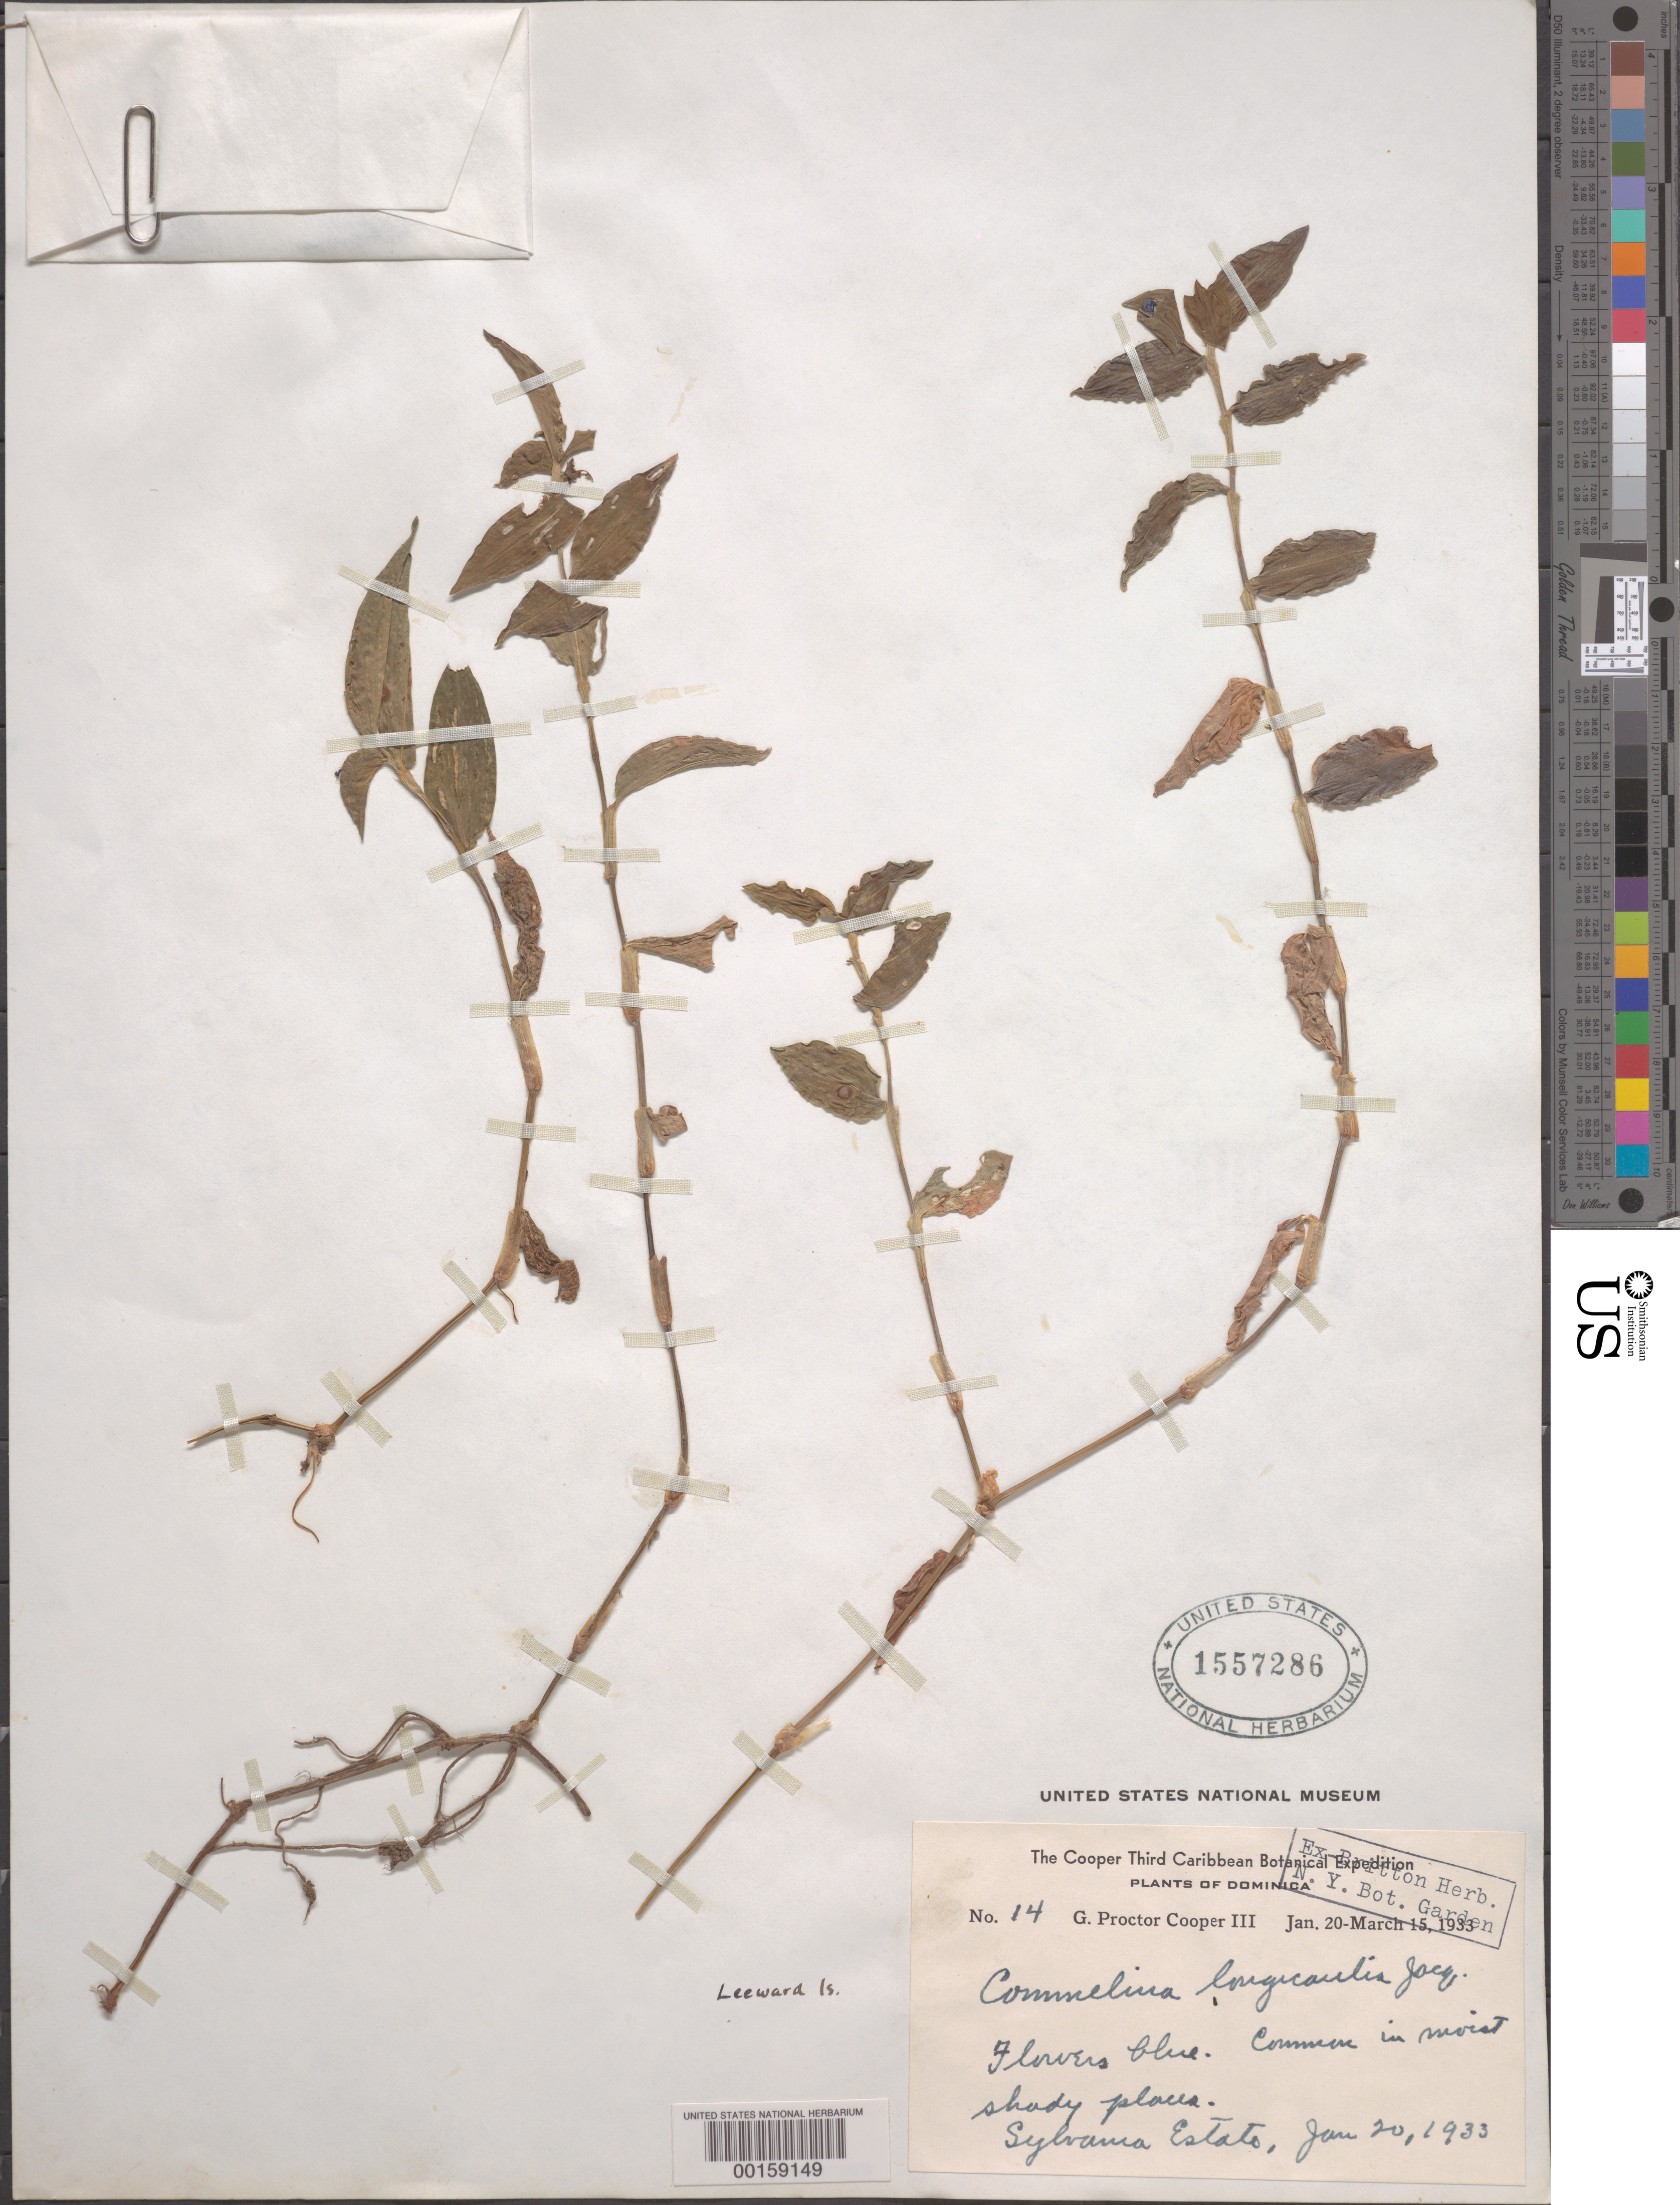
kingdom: Plantae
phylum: Tracheophyta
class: Liliopsida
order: Commelinales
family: Commelinaceae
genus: Commelina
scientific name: Commelina diffusa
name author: Burm. f.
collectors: G. Cooper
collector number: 14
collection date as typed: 20 Jun 1933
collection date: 1933-06-20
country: Dominica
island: Dominica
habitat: Moist soil; shaded aread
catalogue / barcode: US 1557286